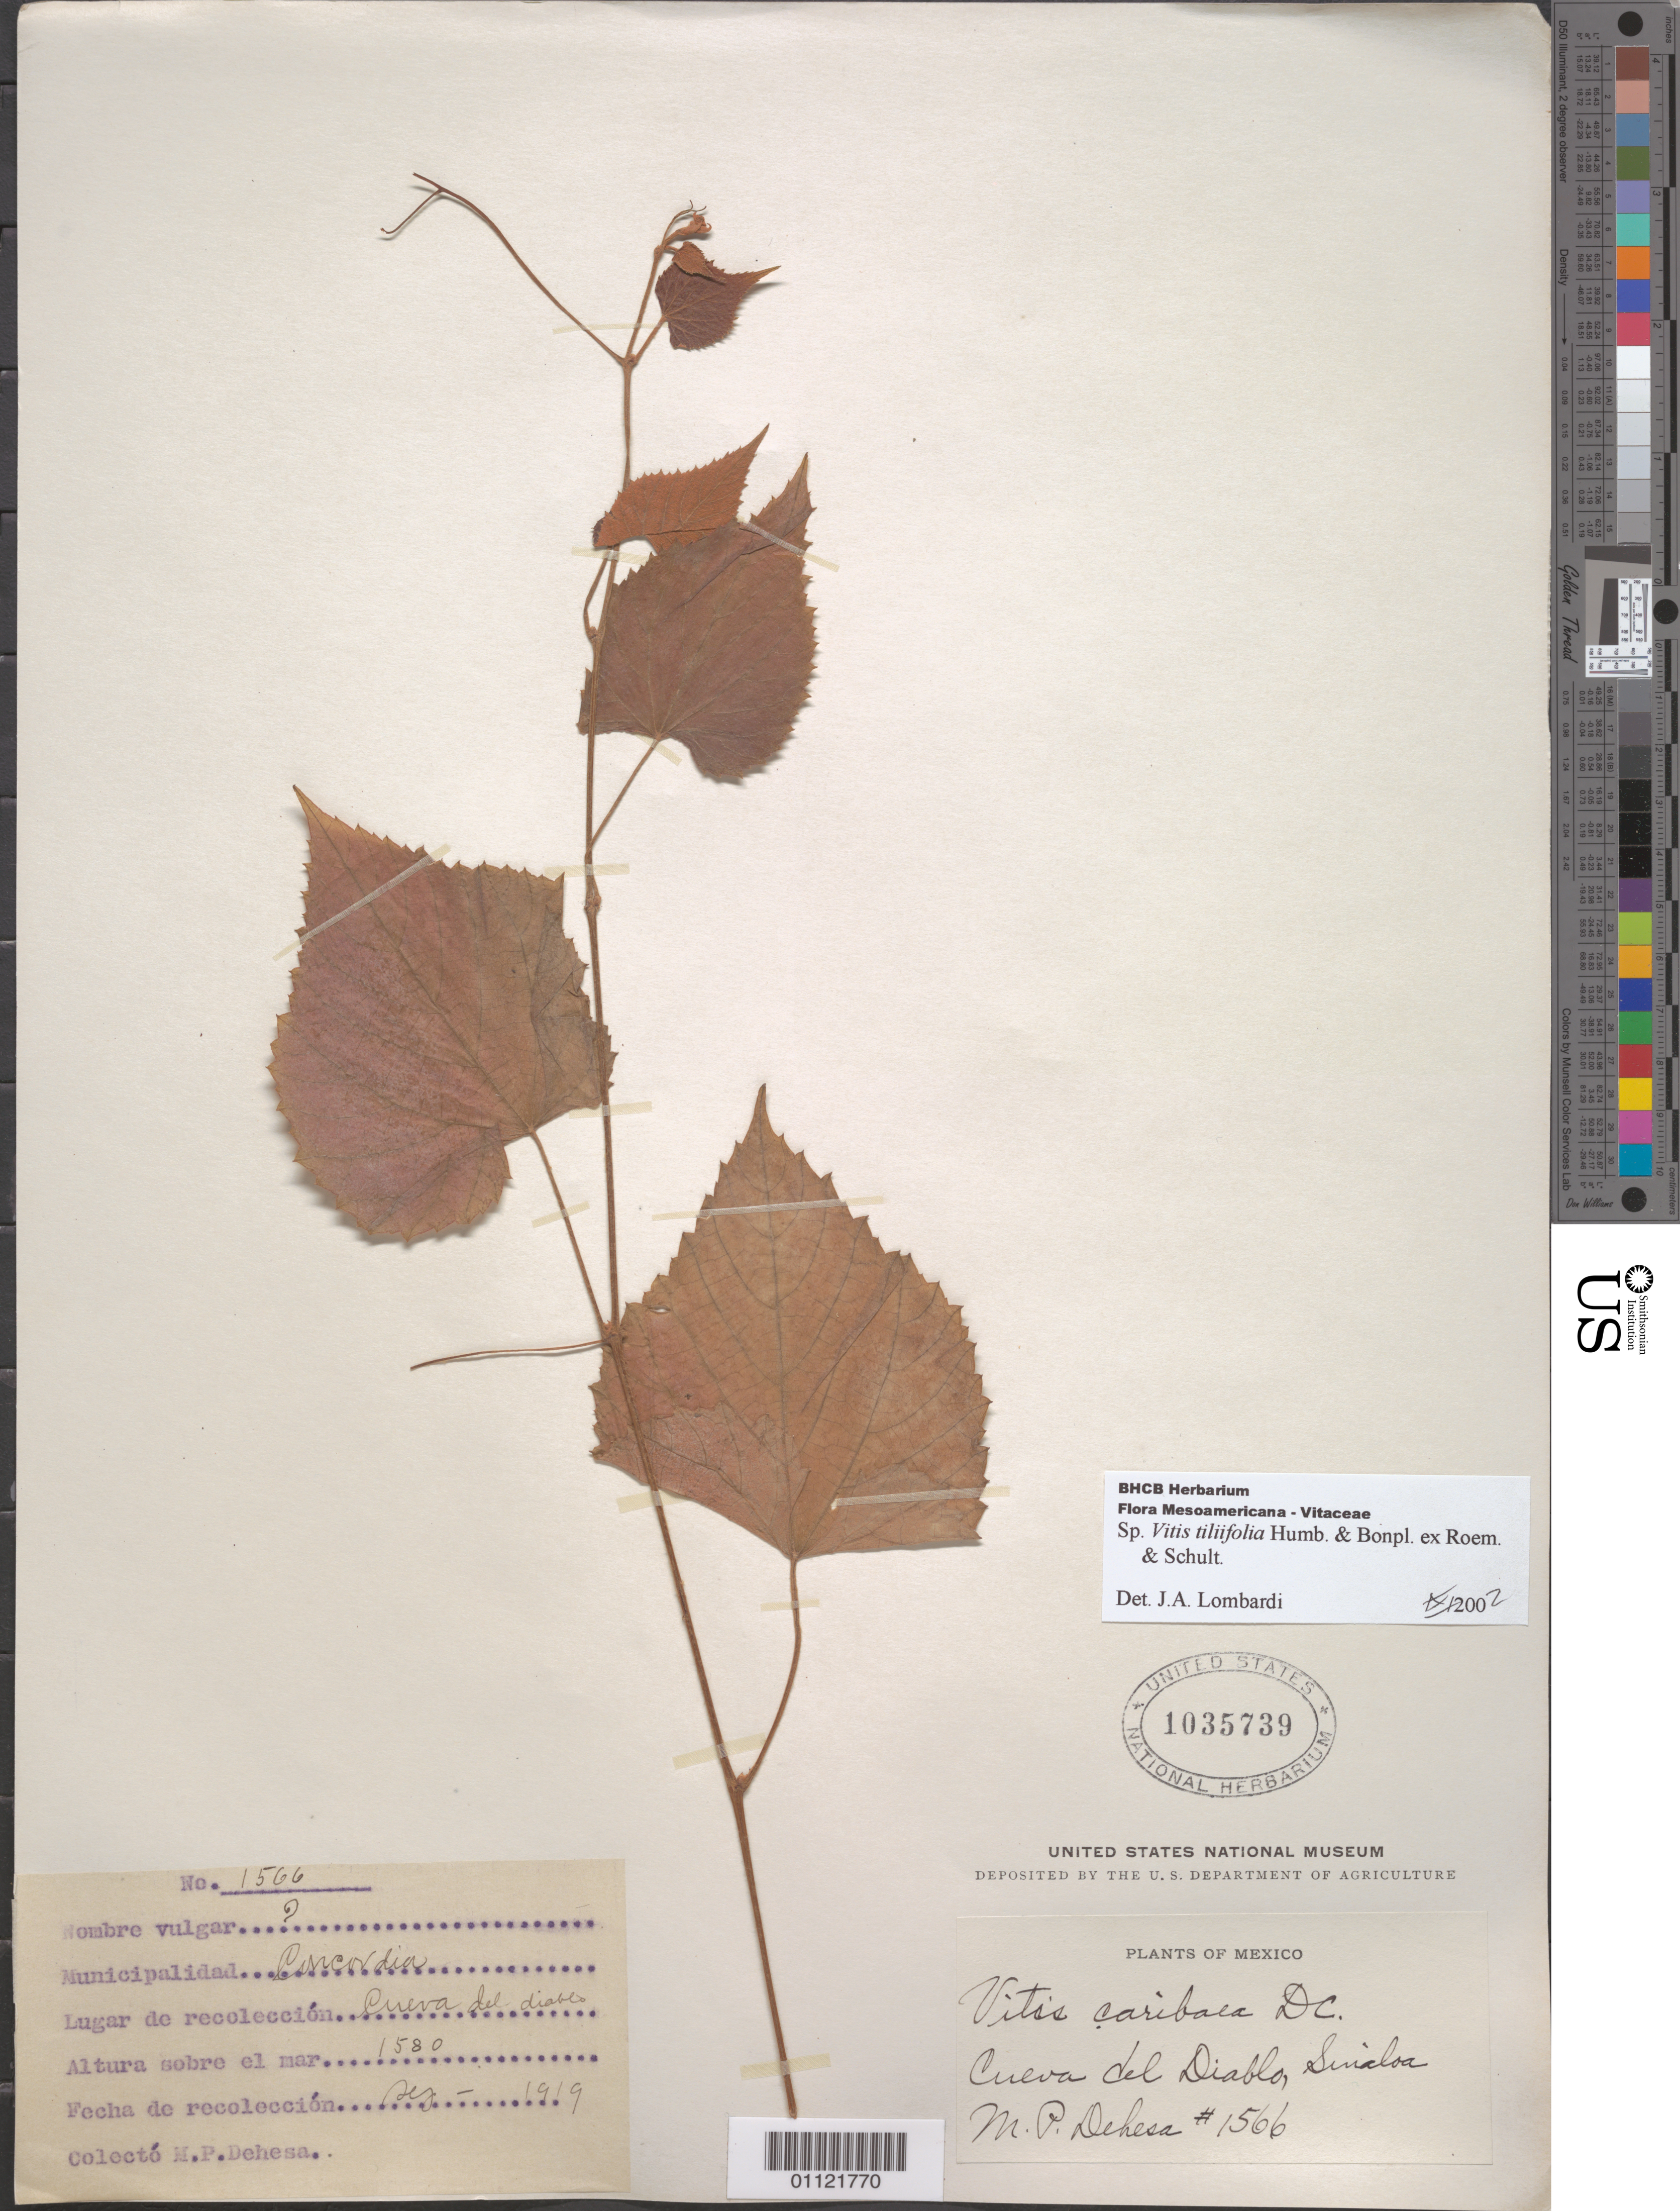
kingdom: Plantae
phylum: Tracheophyta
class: Magnoliopsida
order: Vitales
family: Vitaceae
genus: Vitis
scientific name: Vitis tiliifolia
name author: Humb. & Bonpl. ex Schult.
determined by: Lombardi, Julio A.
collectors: M. Dehesa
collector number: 1566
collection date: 1919-09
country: Mexico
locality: Cueva del Diablo, Sinaloa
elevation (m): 482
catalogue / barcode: US 1035739